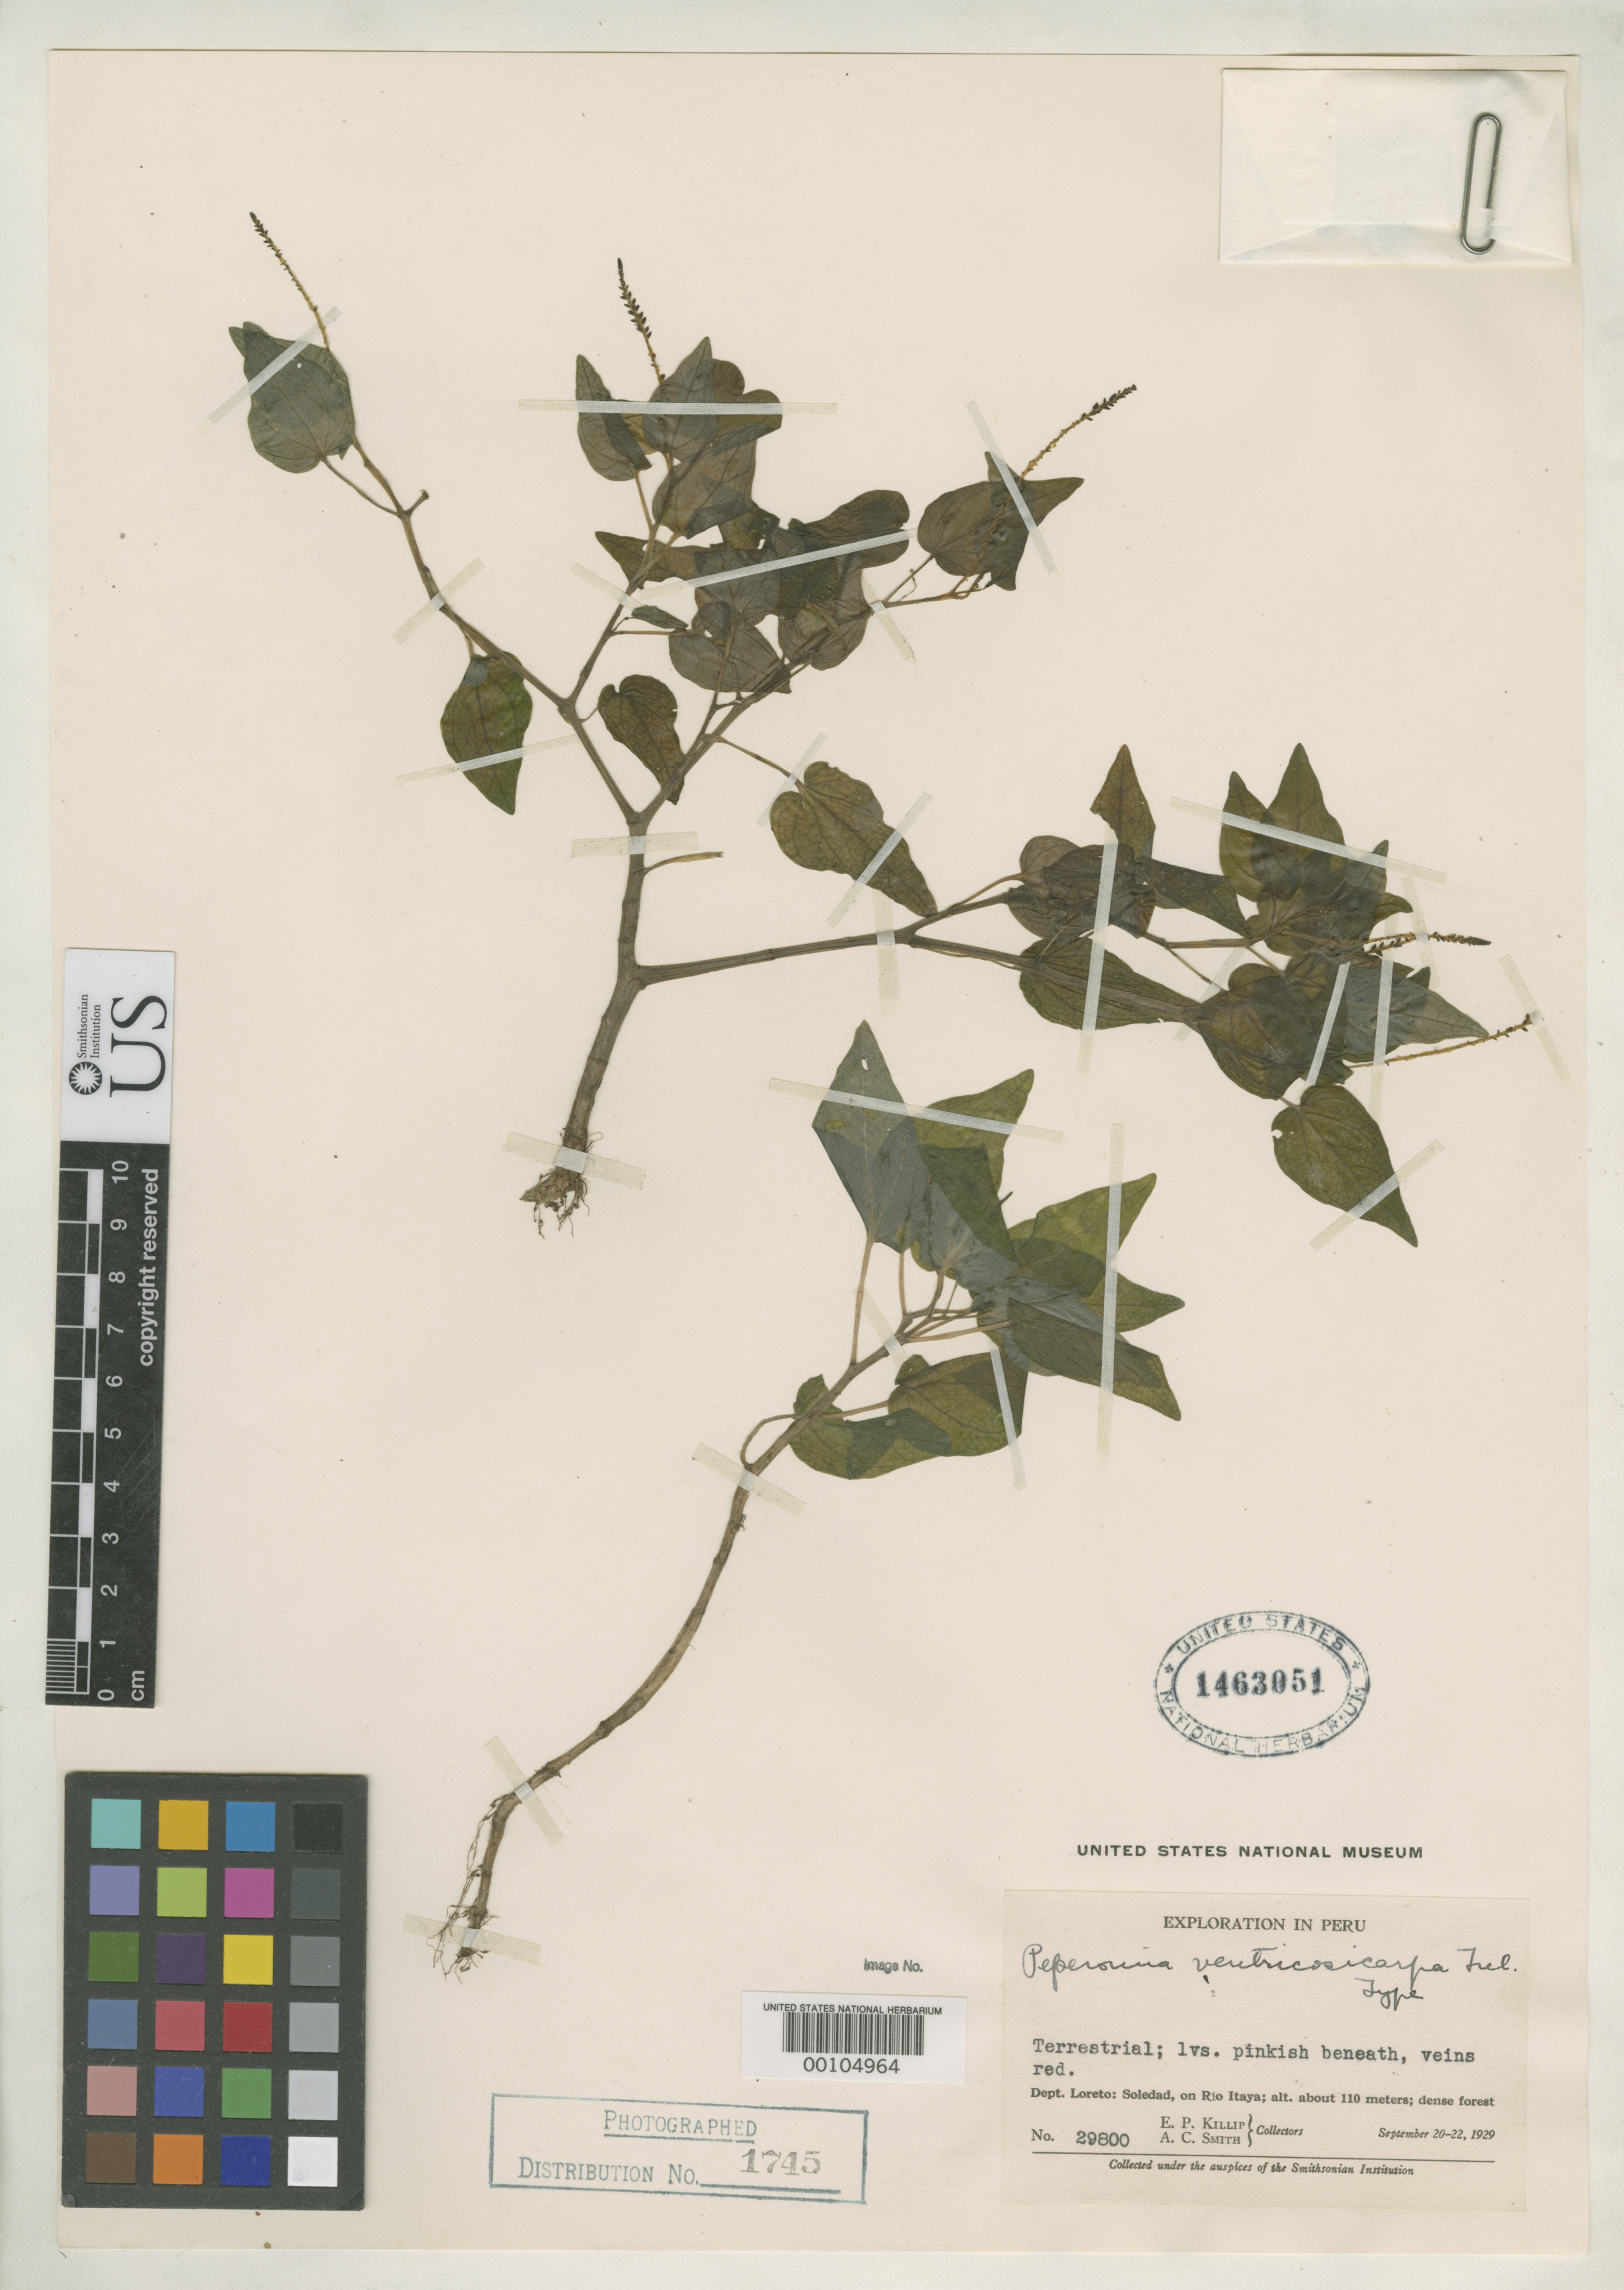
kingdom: Plantae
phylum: Tracheophyta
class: Magnoliopsida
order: Piperales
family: Piperaceae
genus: Peperomia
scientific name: Peperomia ventricosicarpa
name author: Trel.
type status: Holotype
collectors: E. P. Killip & A. C. Smith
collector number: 29800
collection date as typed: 20 Sep 1929 to 22 Sep 1929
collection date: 1929-09-20/1929-09-22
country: Peru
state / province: Loreto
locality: Soledad, Rio Itaya.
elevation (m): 110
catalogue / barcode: US 1463051